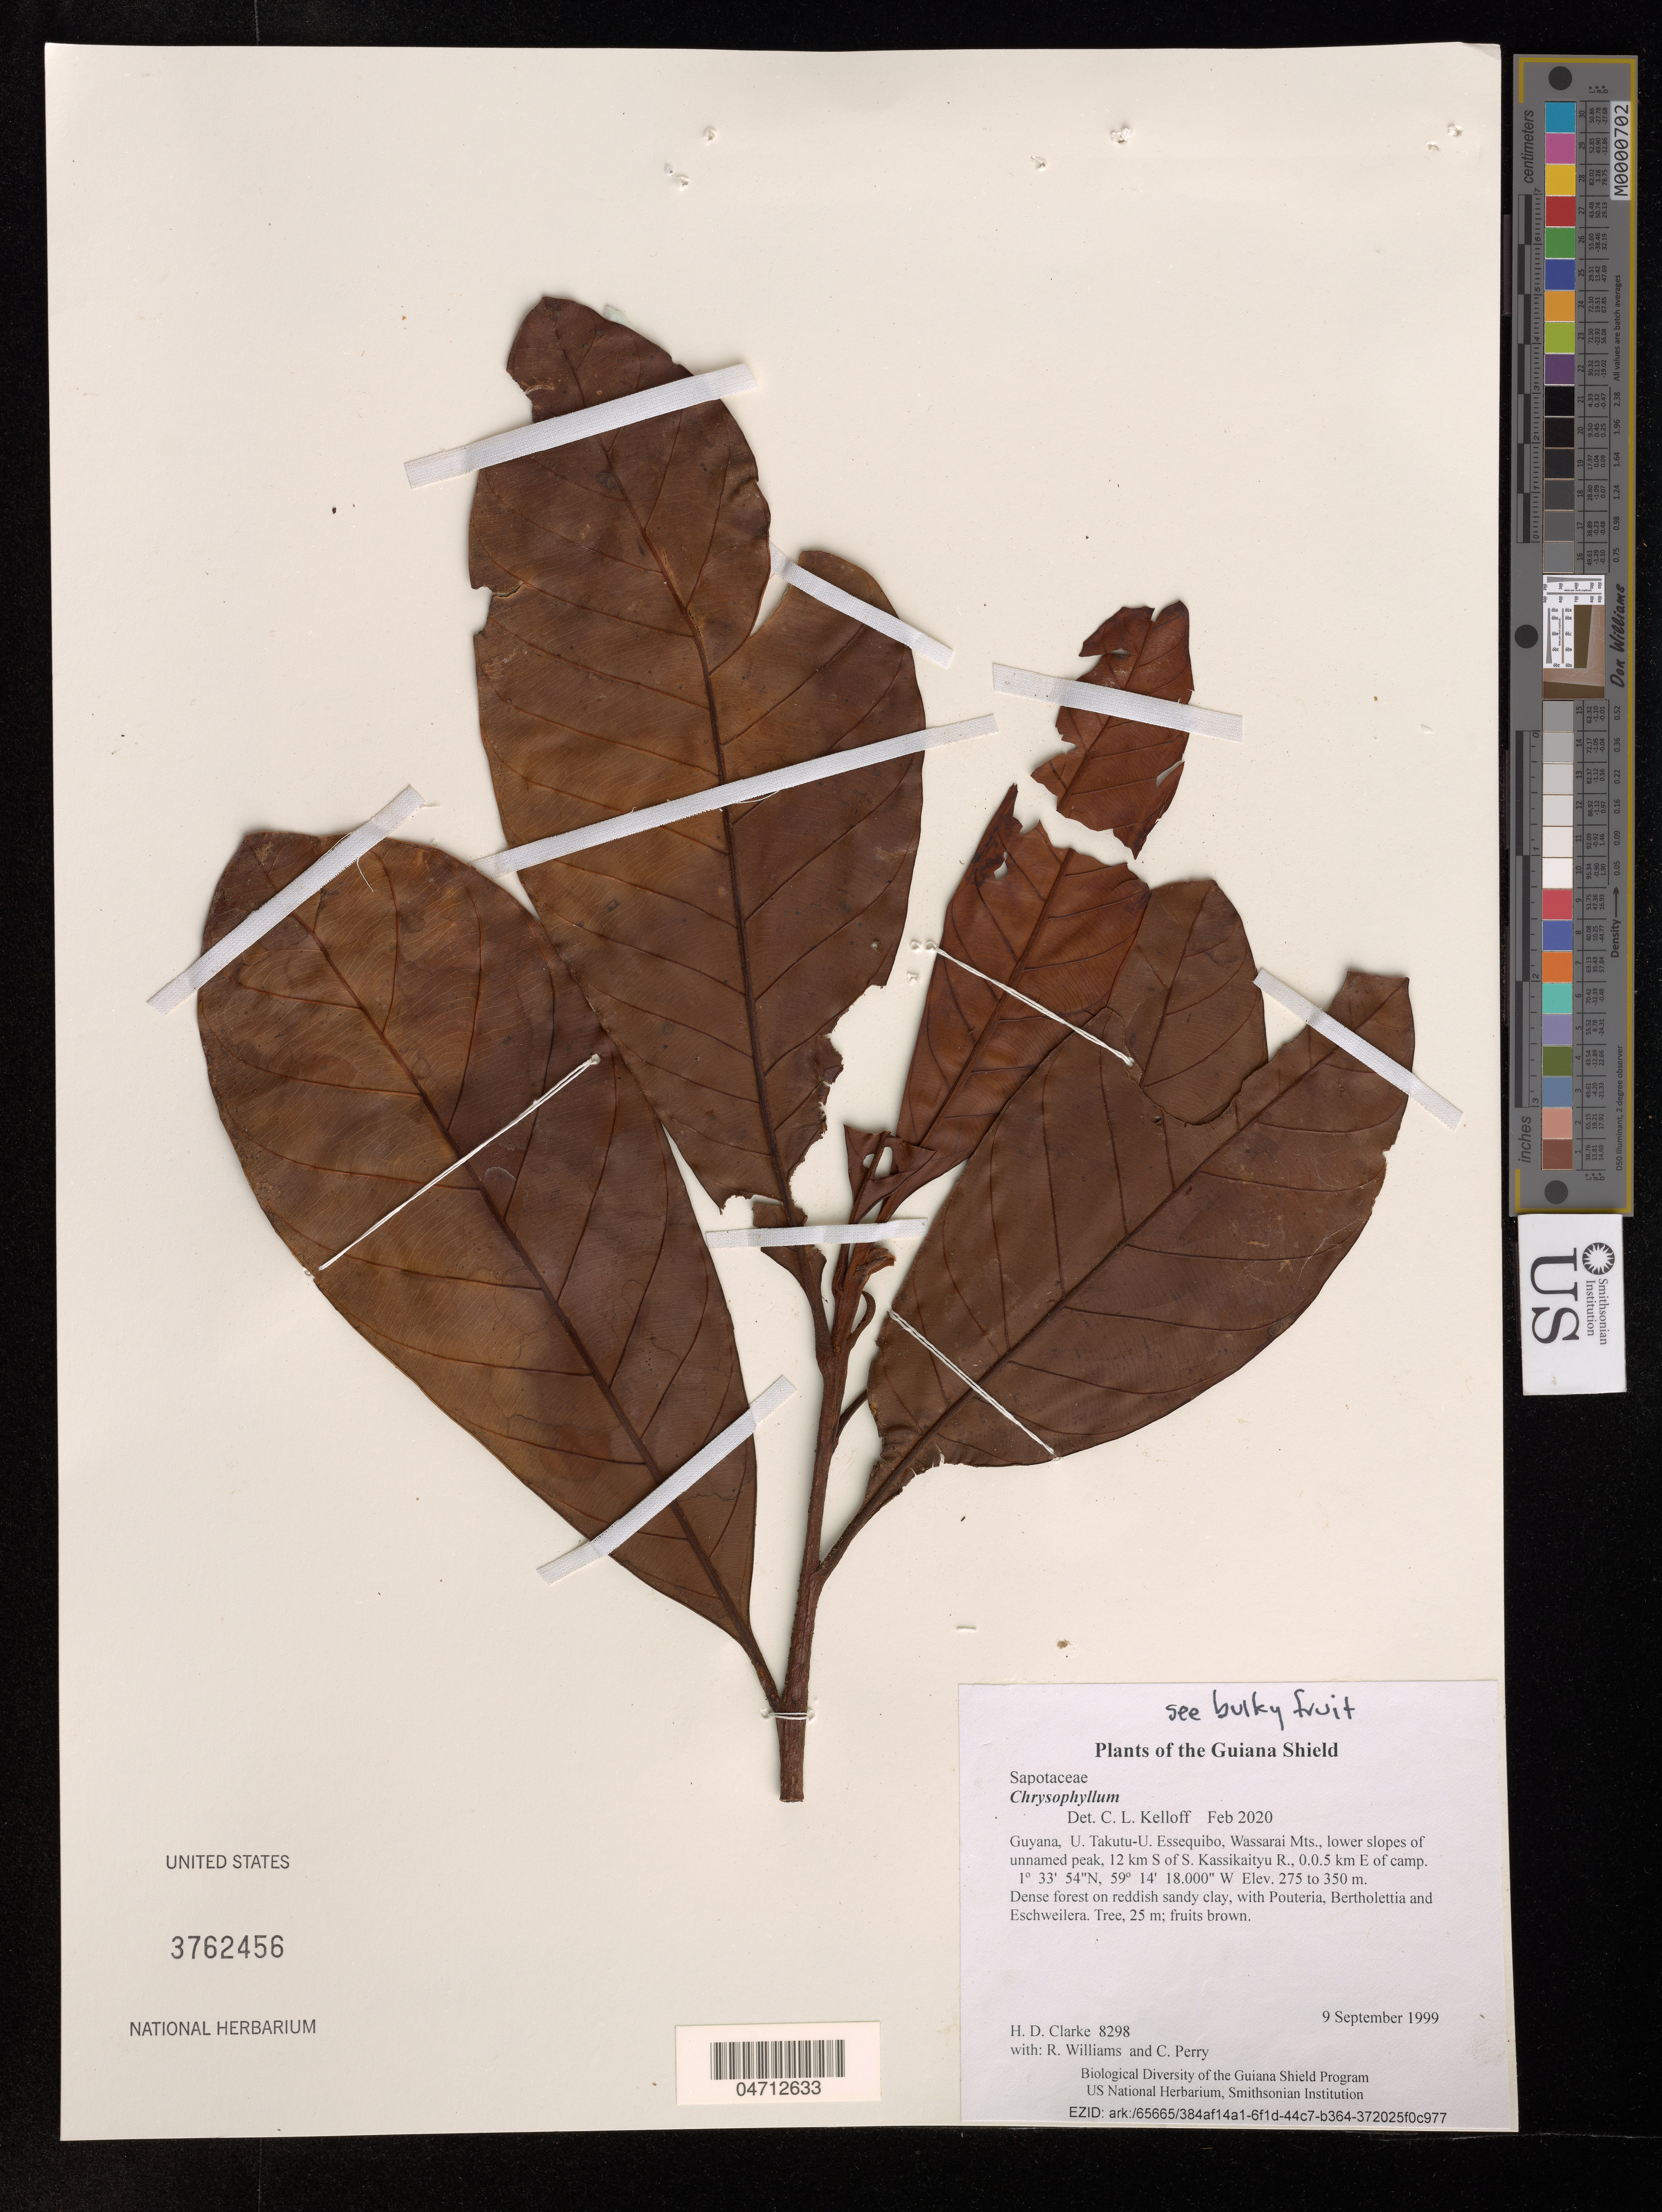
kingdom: Plantae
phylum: Tracheophyta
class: Magnoliopsida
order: Ericales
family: Sapotaceae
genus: Chrysophyllum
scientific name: Chrysophyllum sp.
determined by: Kelloff, C. L.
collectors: H. D. Clarke, R. Williams & C. Perry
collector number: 8298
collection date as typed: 9 September 1999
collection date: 1999-09-09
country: Guyana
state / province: U. Takutu-U. Essequibo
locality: Wassarai Mts., lower slopes of unnamed peak, 12 km S of S. Kassikaityu R., 0.0.5 km E of camp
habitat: Dense forest on reddish sandy clay, with Pouteria, Bertholettia and Eschweilera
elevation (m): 275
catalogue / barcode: US 3762456